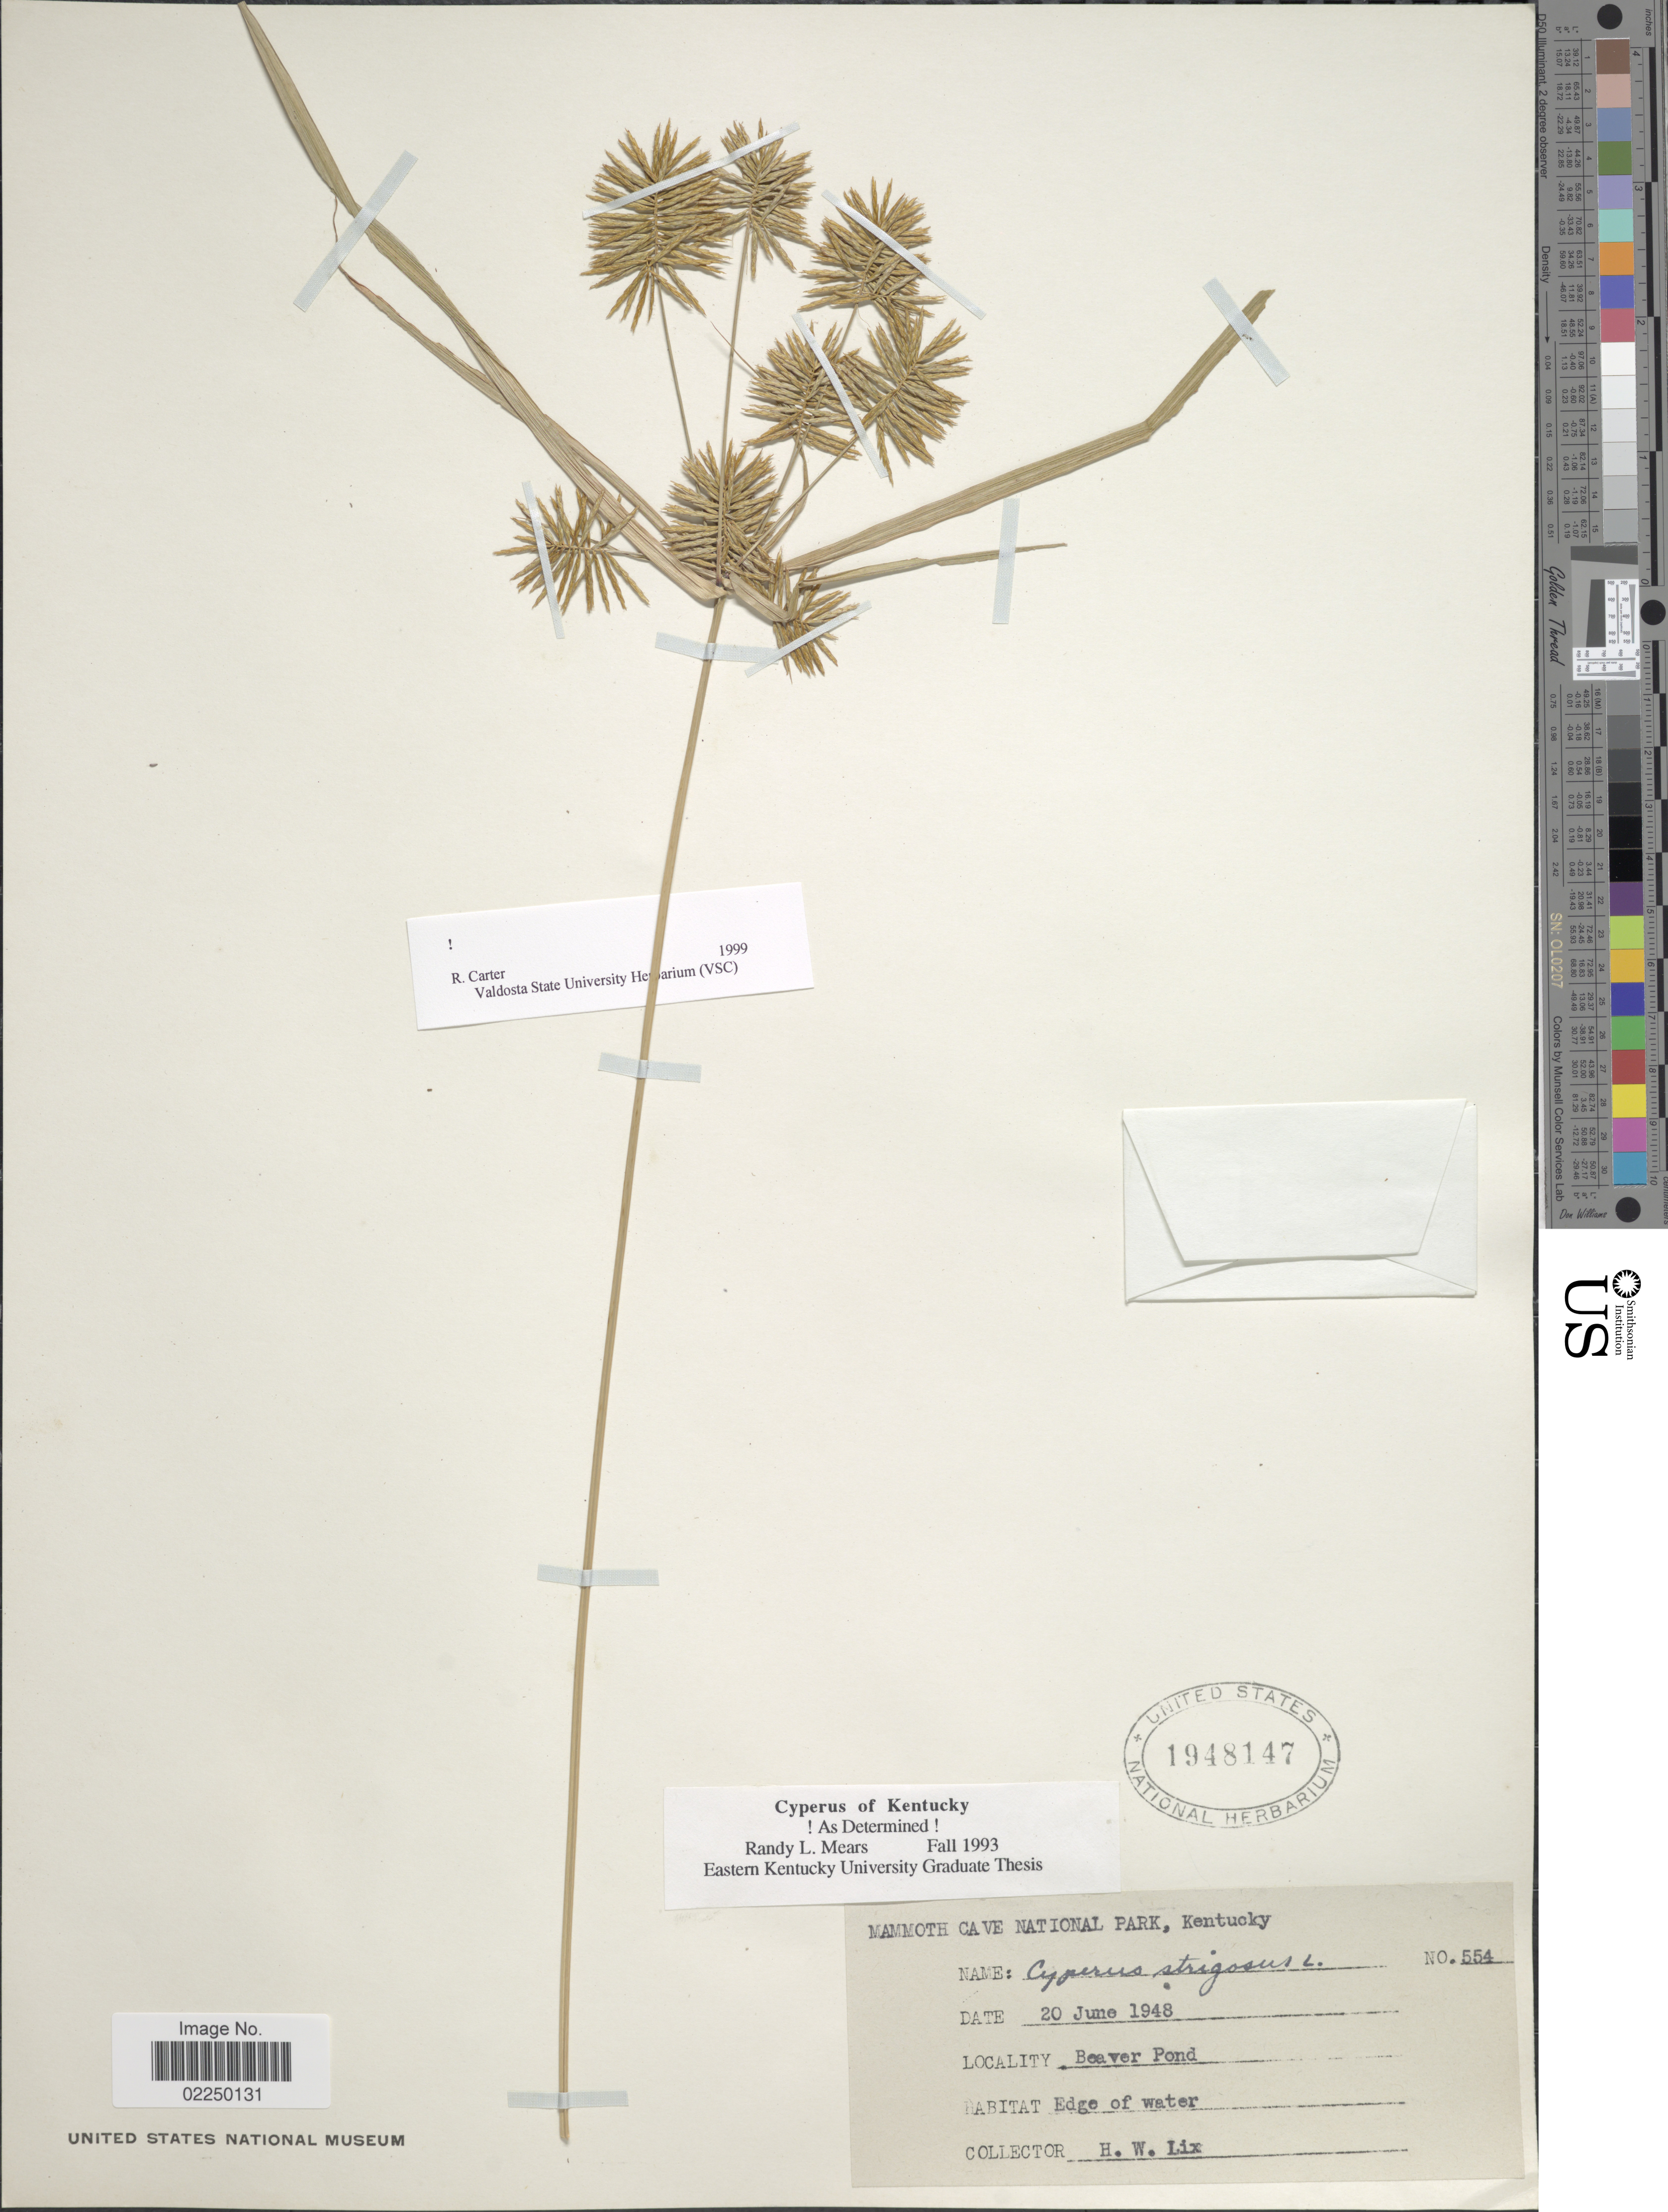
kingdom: Plantae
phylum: Tracheophyta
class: Liliopsida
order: Poales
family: Cyperaceae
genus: Cyperus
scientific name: Cyperus strigosus L.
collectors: H. W. Lix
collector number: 554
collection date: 1948-06-20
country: United States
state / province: Kentucky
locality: Mammoth Cave National Park, Beaver Pond. edge of water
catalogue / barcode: US 1948147